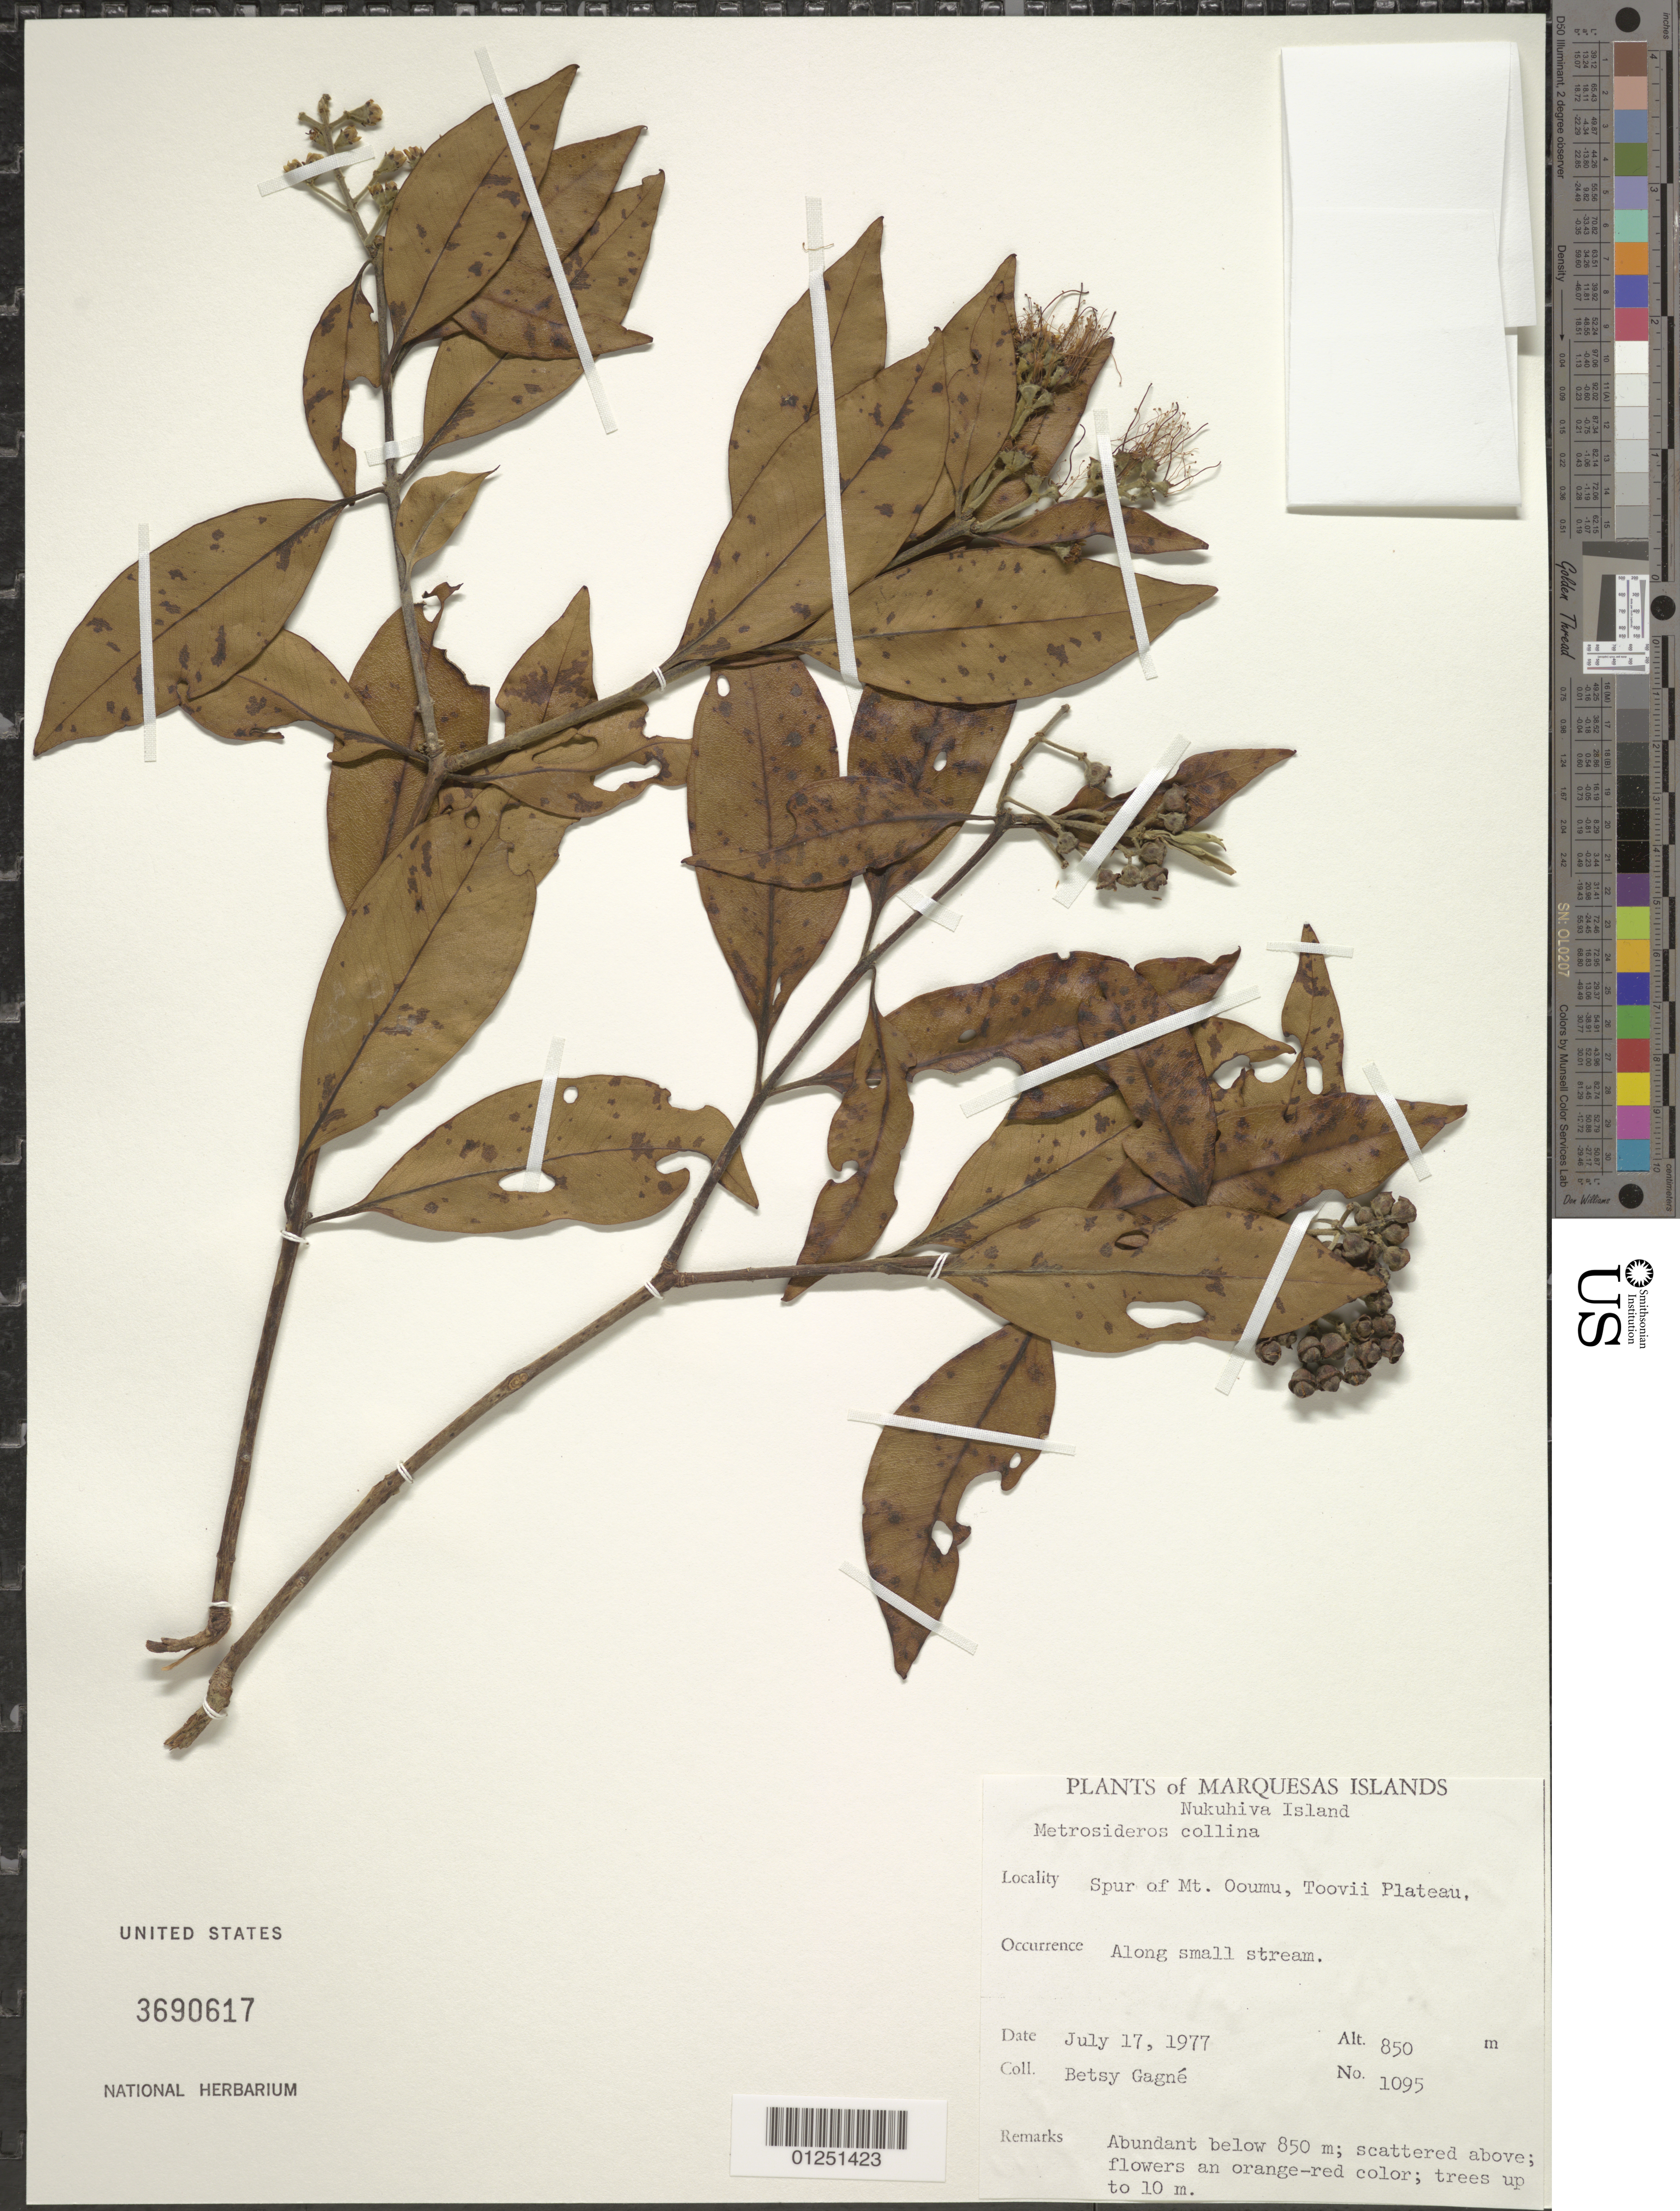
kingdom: Plantae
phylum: Tracheophyta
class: Magnoliopsida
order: Myrtales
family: Myrtaceae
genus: Metrosideros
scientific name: Metrosideros collina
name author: (J.R. Forst. & G. Forst.) A. Gray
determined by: Lorence, David H., (PTBG), National Tropical Botanical Garden (UNITED STATES)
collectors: B. H. Gagné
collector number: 1095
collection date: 1977-07-17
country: French Polynesia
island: Nuku Hiva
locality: Toovii Plateau, spur of Mt. Ooumu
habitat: Along small streams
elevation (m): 850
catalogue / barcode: US 3690617